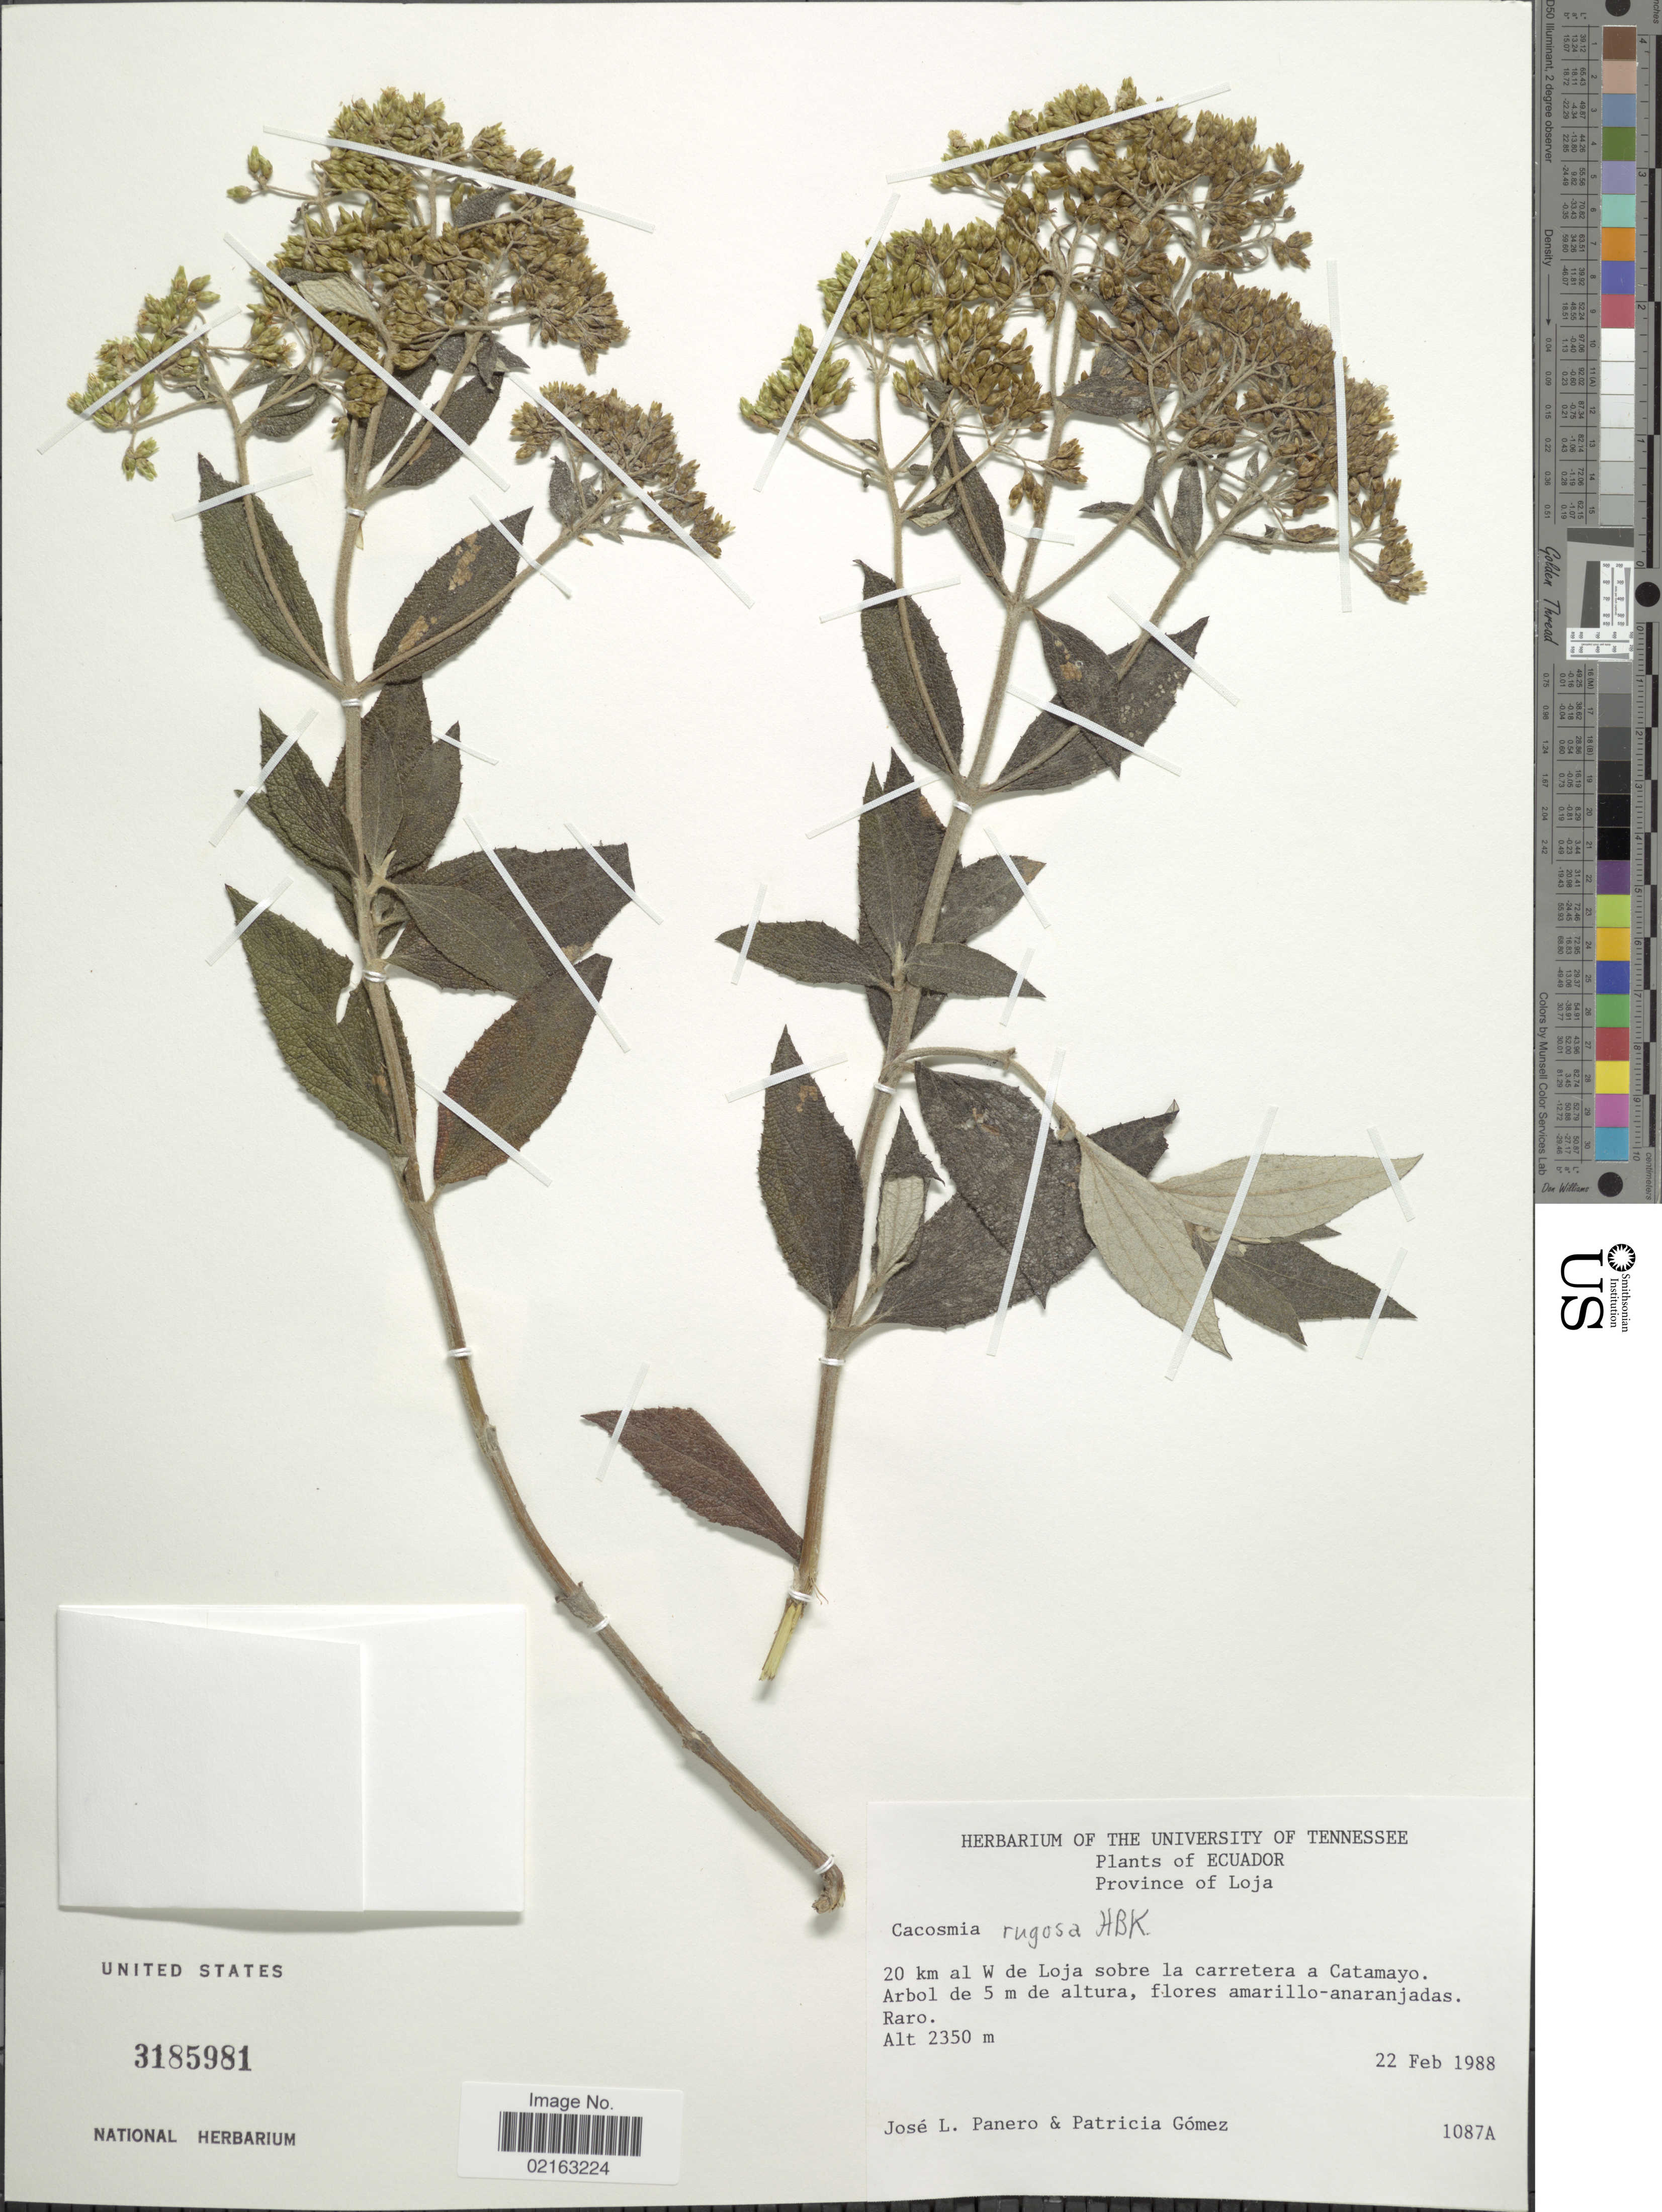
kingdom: Plantae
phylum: Tracheophyta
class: Magnoliopsida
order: Asterales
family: Asteraceae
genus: Cacosmia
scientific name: Cacosmia rugosa var. rugosa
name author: Kunth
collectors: J. L. Panero & P. Gomez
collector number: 1087A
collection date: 1988-02-22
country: Ecuador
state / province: Loja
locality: Province of Loja. 20 km al W de Loja sobre la carretera a Catamayo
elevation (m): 2350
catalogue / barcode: US 3185981